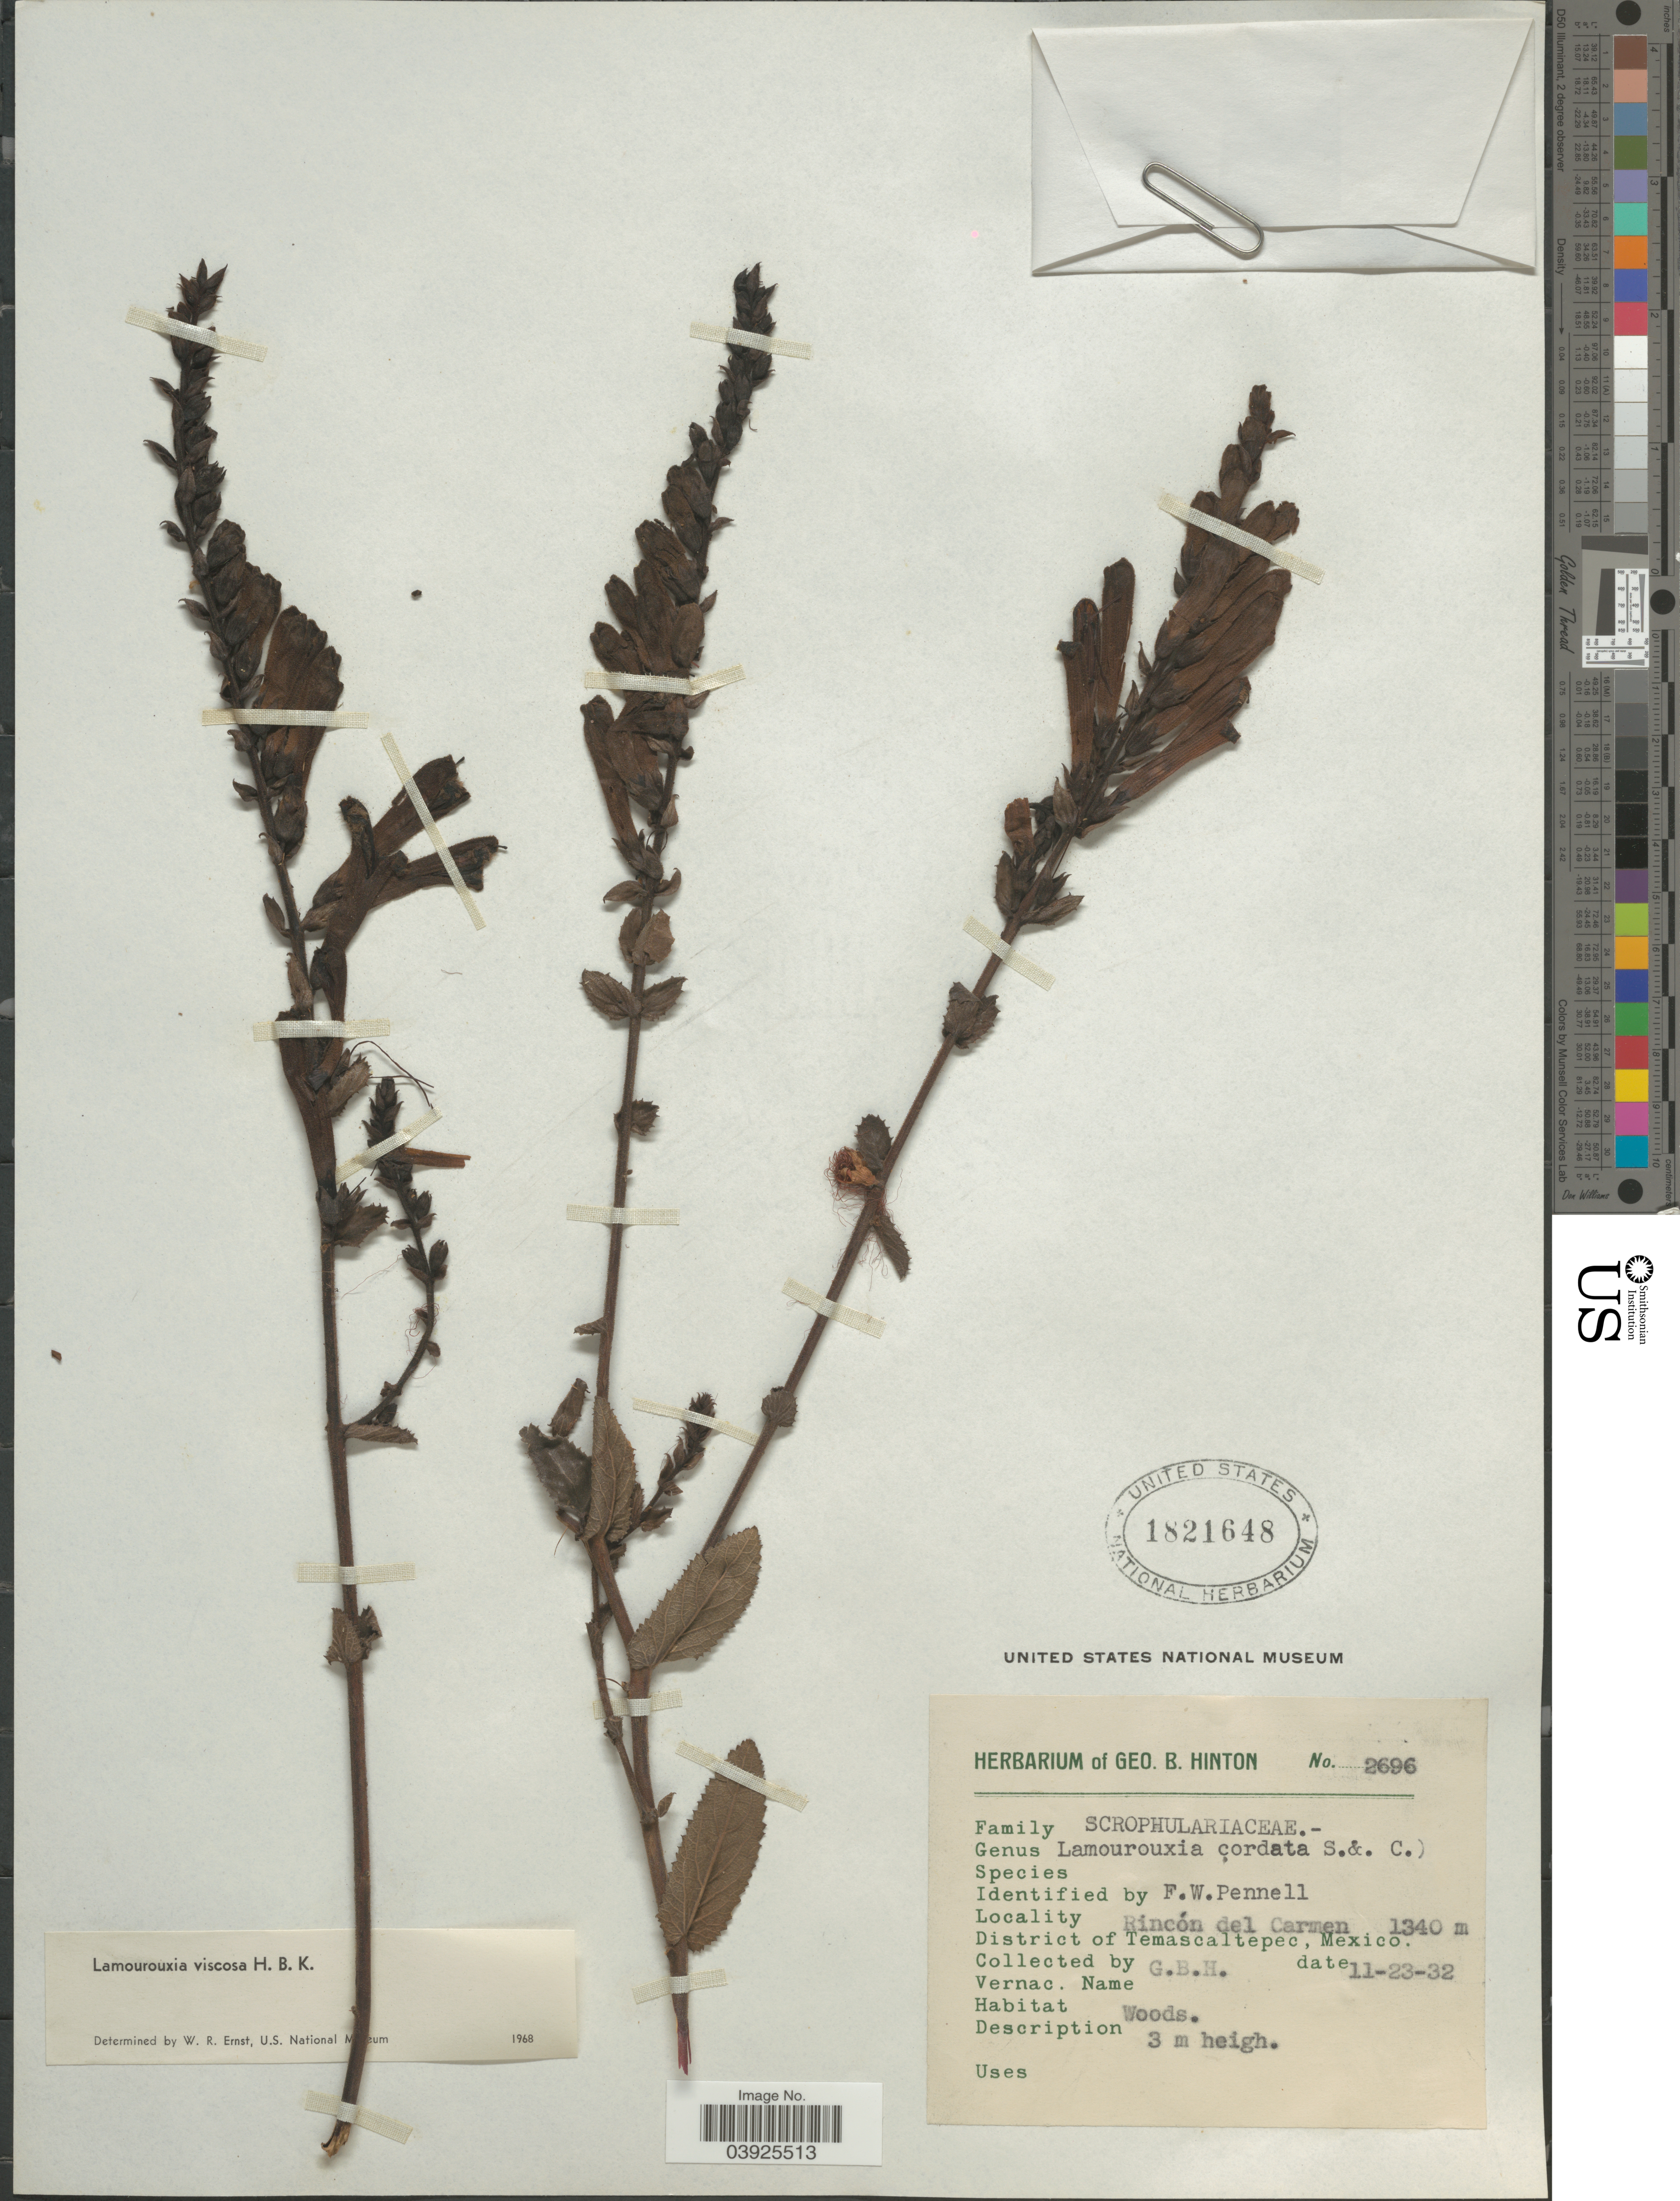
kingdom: Plantae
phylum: Tracheophyta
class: Magnoliopsida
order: Lamiales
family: Orobanchaceae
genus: Lamourouxia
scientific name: Lamourouxia viscosa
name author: Kunth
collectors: G. B. Hinton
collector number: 2696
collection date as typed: Transcribed d/m/y: 23/11/32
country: Mexico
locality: Rincón del Carmen. District of Temascaltepec.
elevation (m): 1340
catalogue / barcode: US 1821648